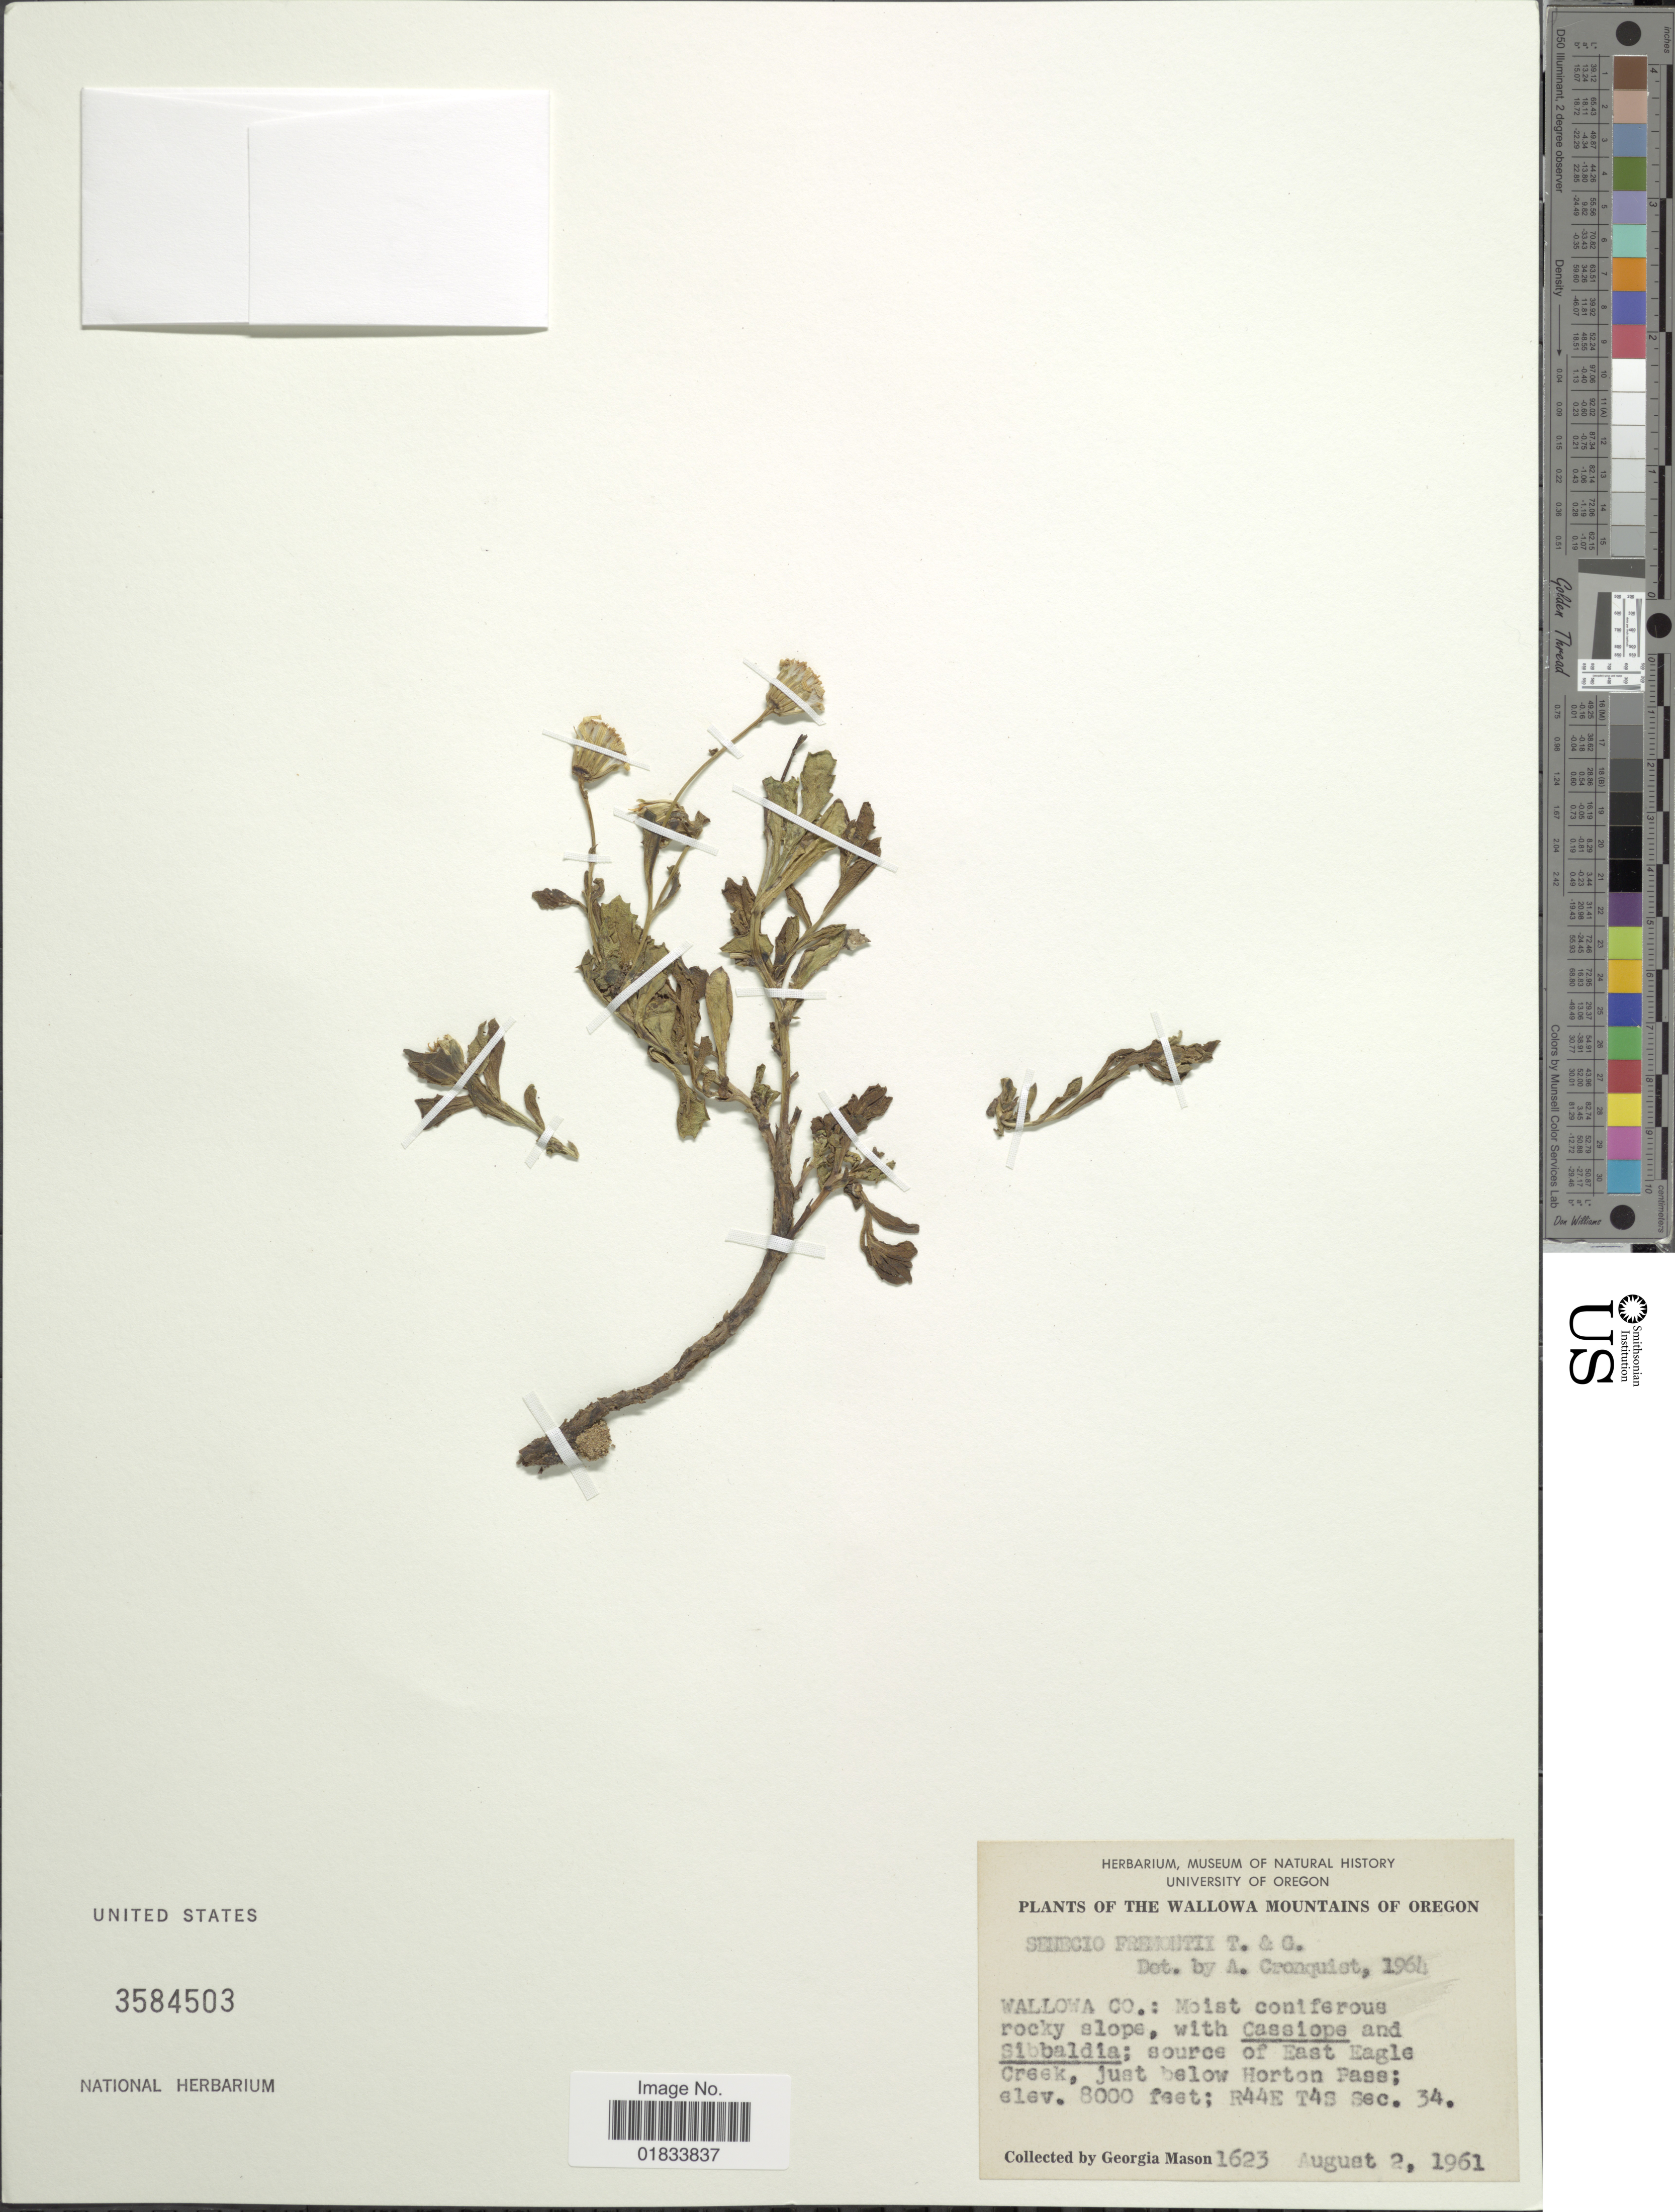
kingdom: Plantae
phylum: Tracheophyta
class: Magnoliopsida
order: Asterales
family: Asteraceae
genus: Senecio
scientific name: Senecio fremontii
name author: Torr. & A. Gray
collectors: G. Mason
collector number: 1623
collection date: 1961-08-02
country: United States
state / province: Oregon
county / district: Wallowa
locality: Wallowa Mountains of Oregon, Wallowa Co.: source of East Eagle Creek, just below Horton Pass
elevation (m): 2438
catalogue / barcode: US 3584503